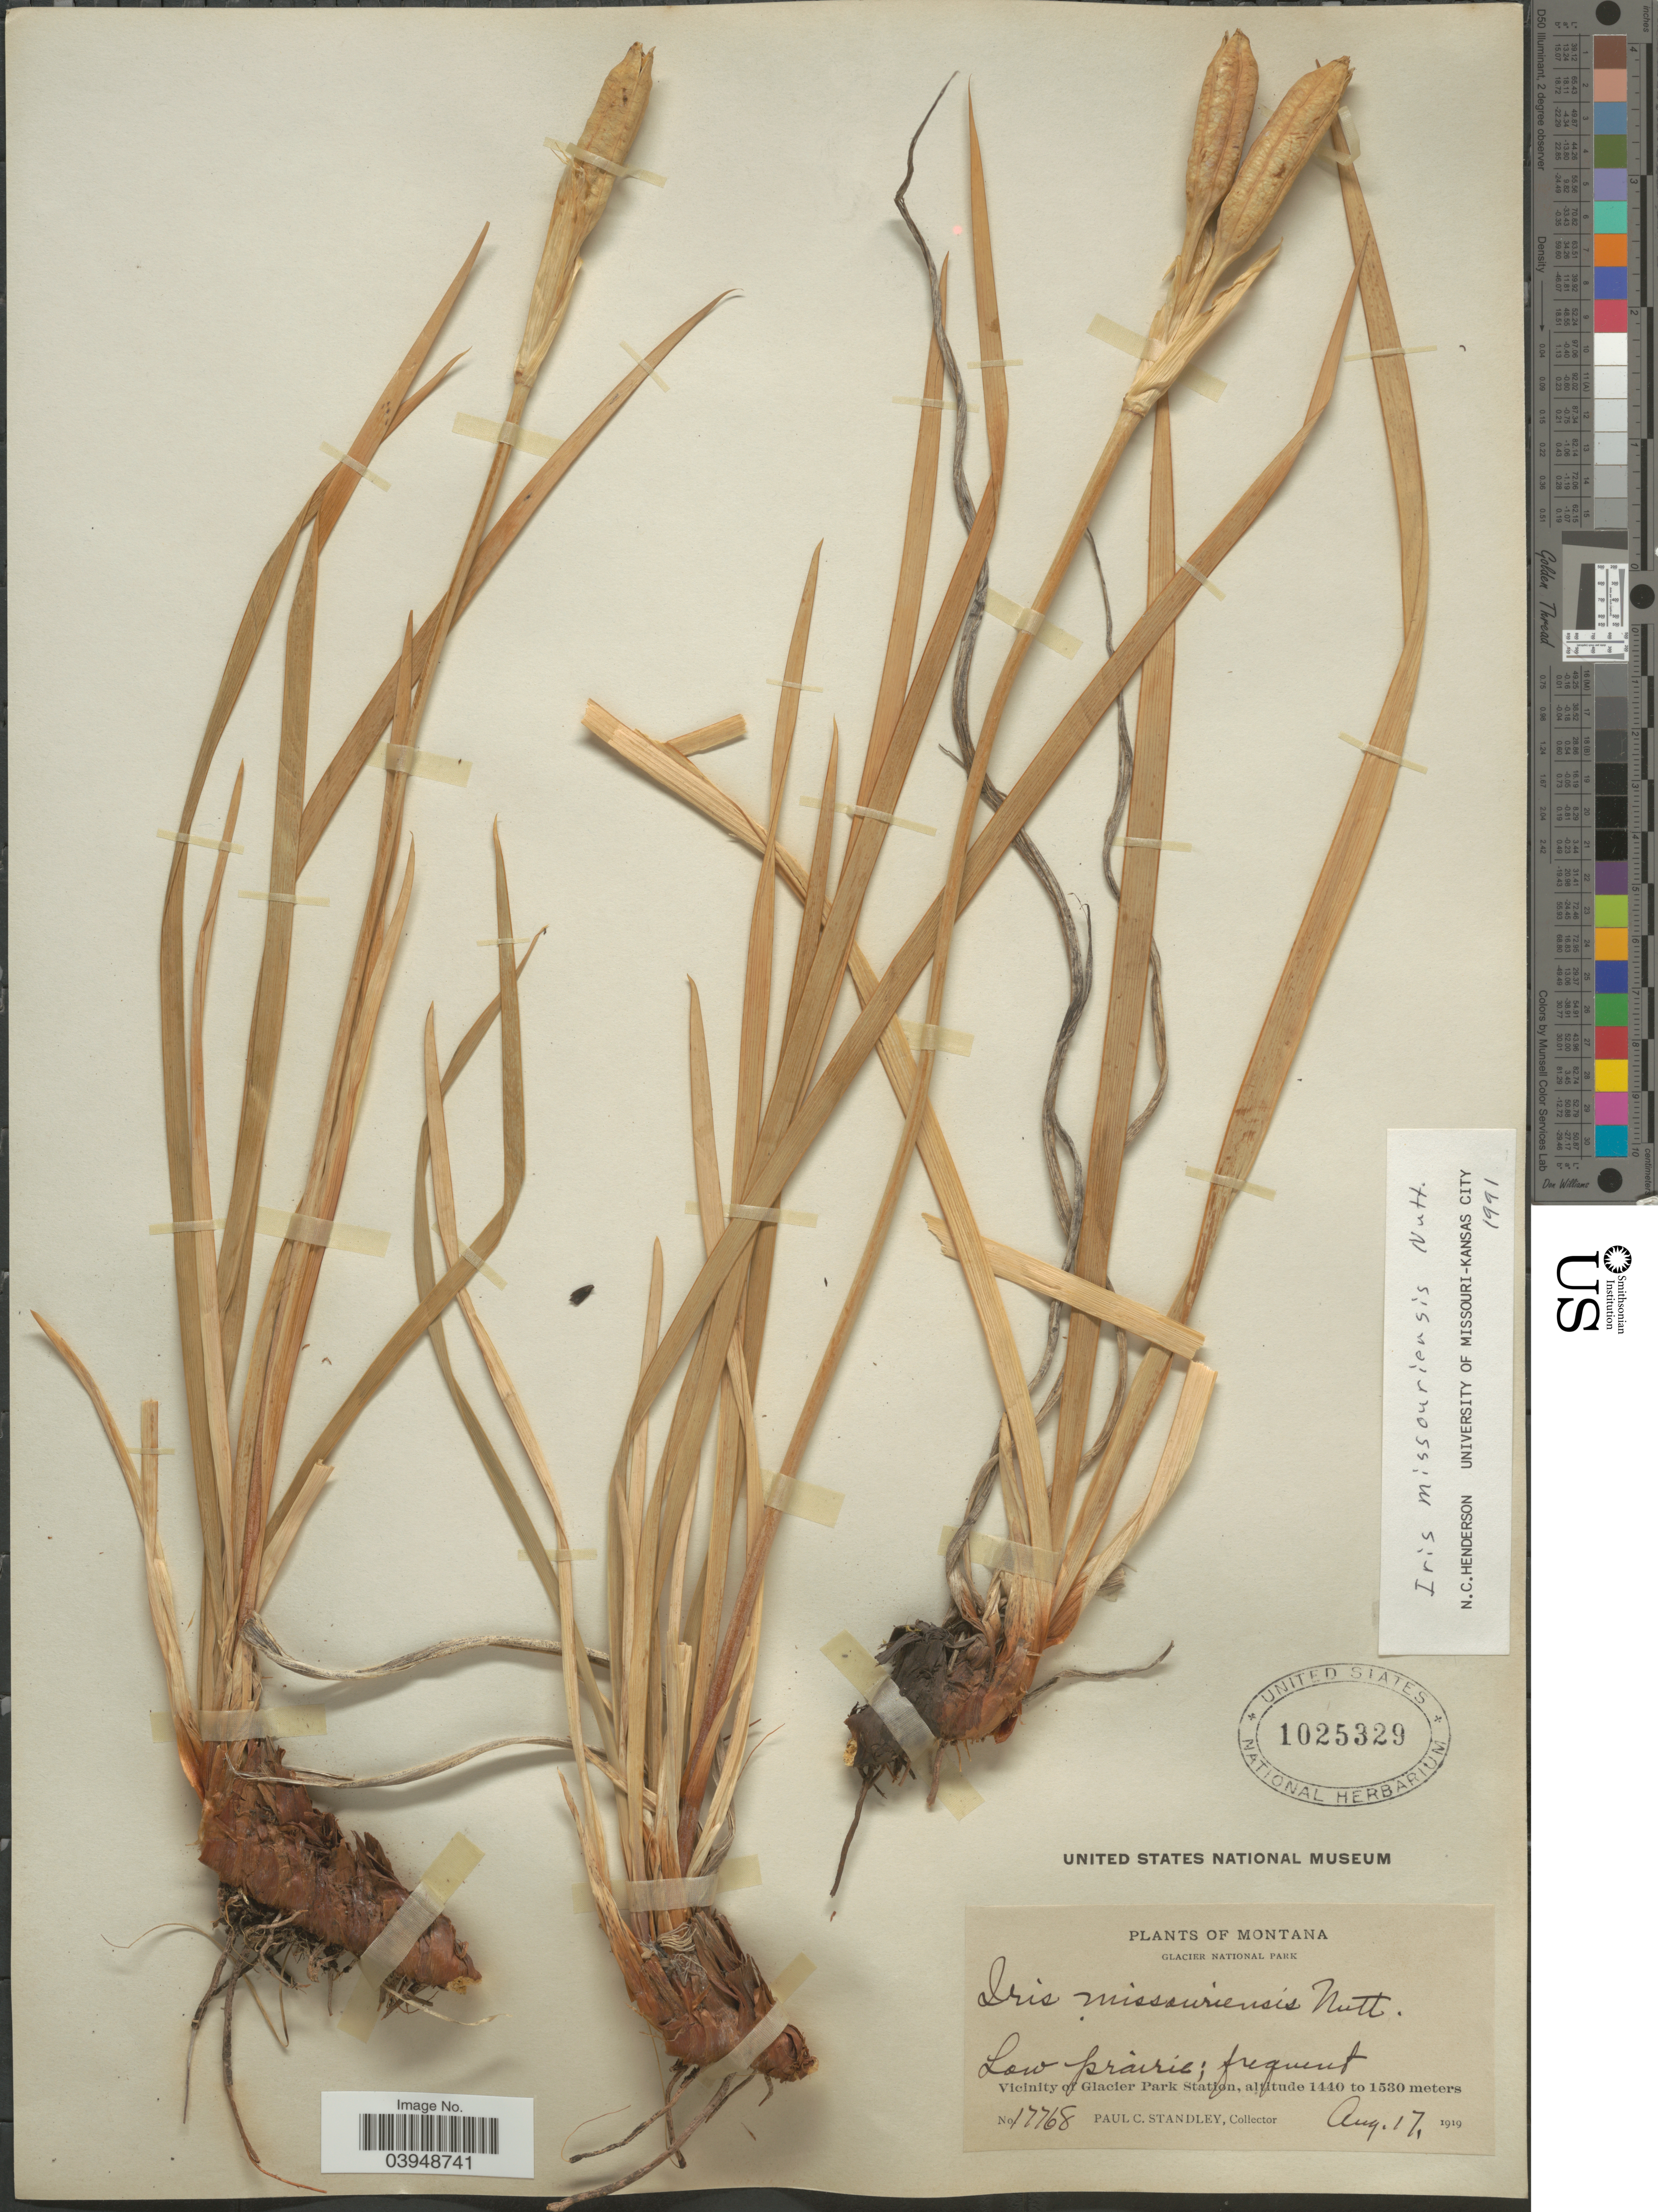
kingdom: Plantae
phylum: Tracheophyta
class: Liliopsida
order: Asparagales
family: Iridaceae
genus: Iris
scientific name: Iris missouriensis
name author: Nutt.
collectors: P. C. Standley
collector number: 17768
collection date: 1919-08-17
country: United States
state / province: Montana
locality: Glacier National Park. Vicinity of Glacier Park Station.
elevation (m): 1440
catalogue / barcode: US 1025329